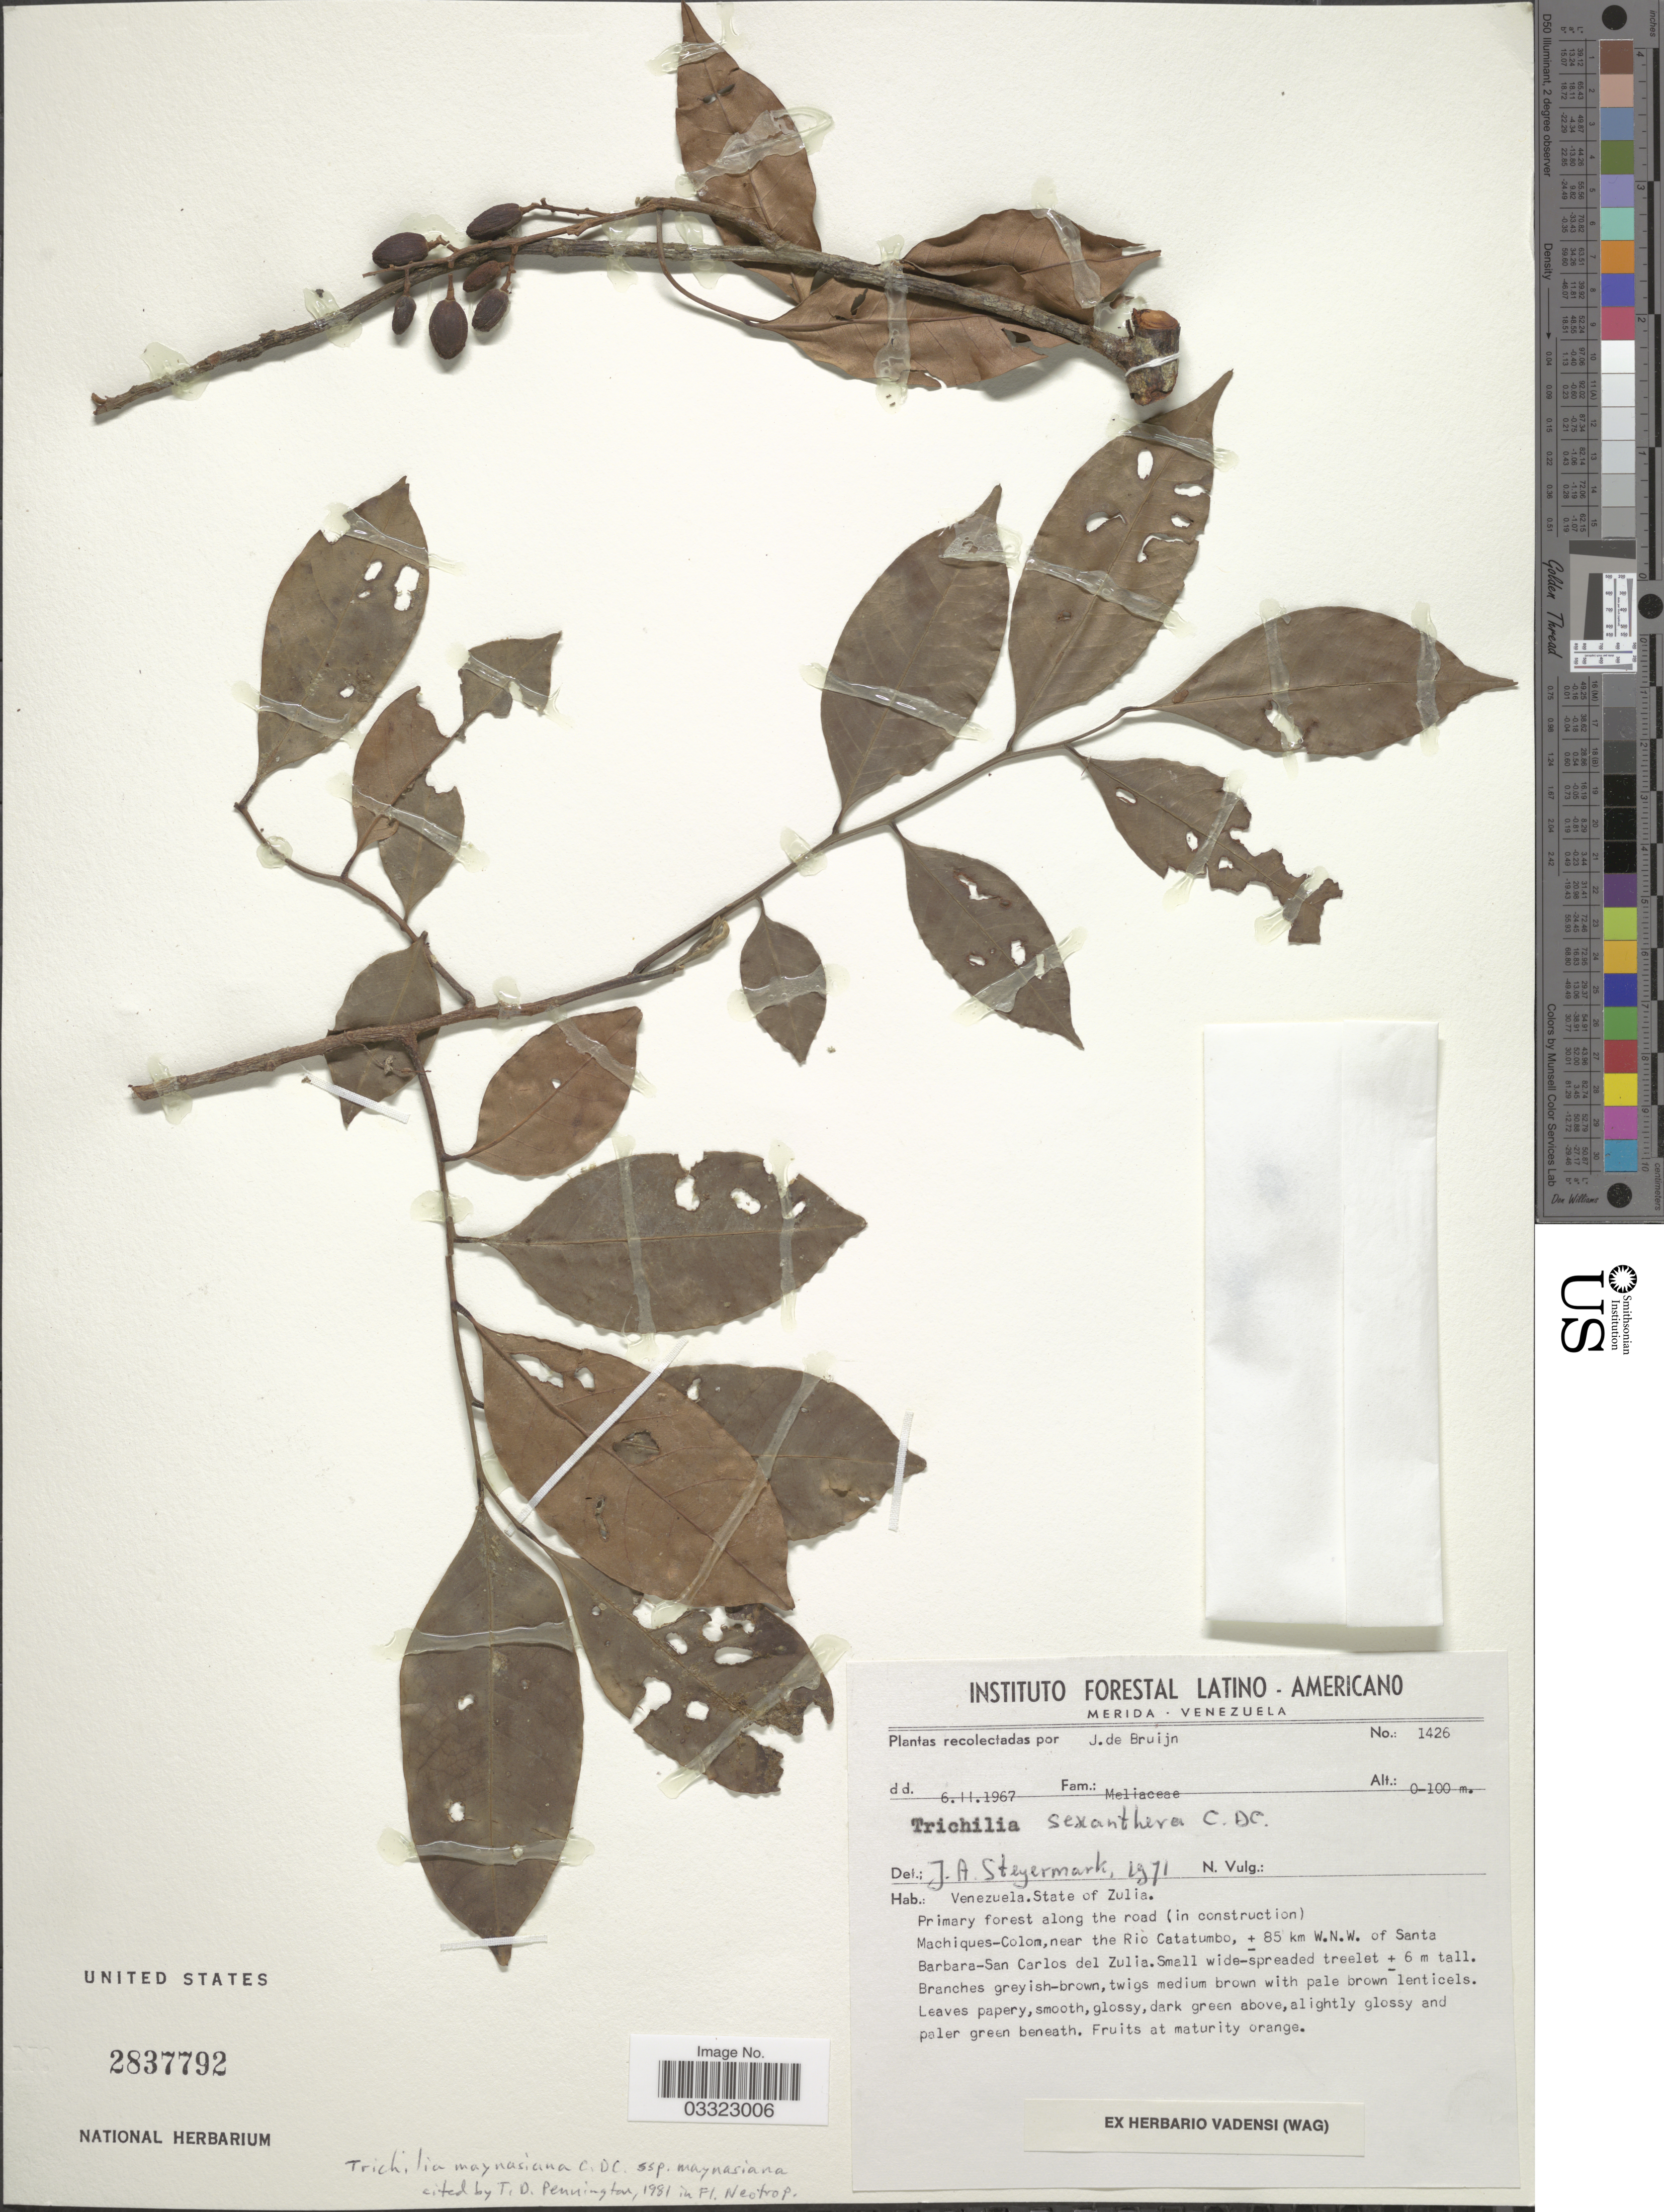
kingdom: Plantae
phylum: Tracheophyta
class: Magnoliopsida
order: Sapindales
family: Meliaceae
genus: Trichilia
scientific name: Trichilia maynasiana subsp. maynasiana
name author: C. DC.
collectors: J. Bruijn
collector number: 1426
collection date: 1967-02-06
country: Venezuela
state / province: Zulia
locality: Primary forest along the road (in construction) Machiques-Colom, near the Rio Catatumbo, ± 85 km W.N.W. of Santa Barbara-San Carlos del Zulia.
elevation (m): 0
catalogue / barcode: US 2837792